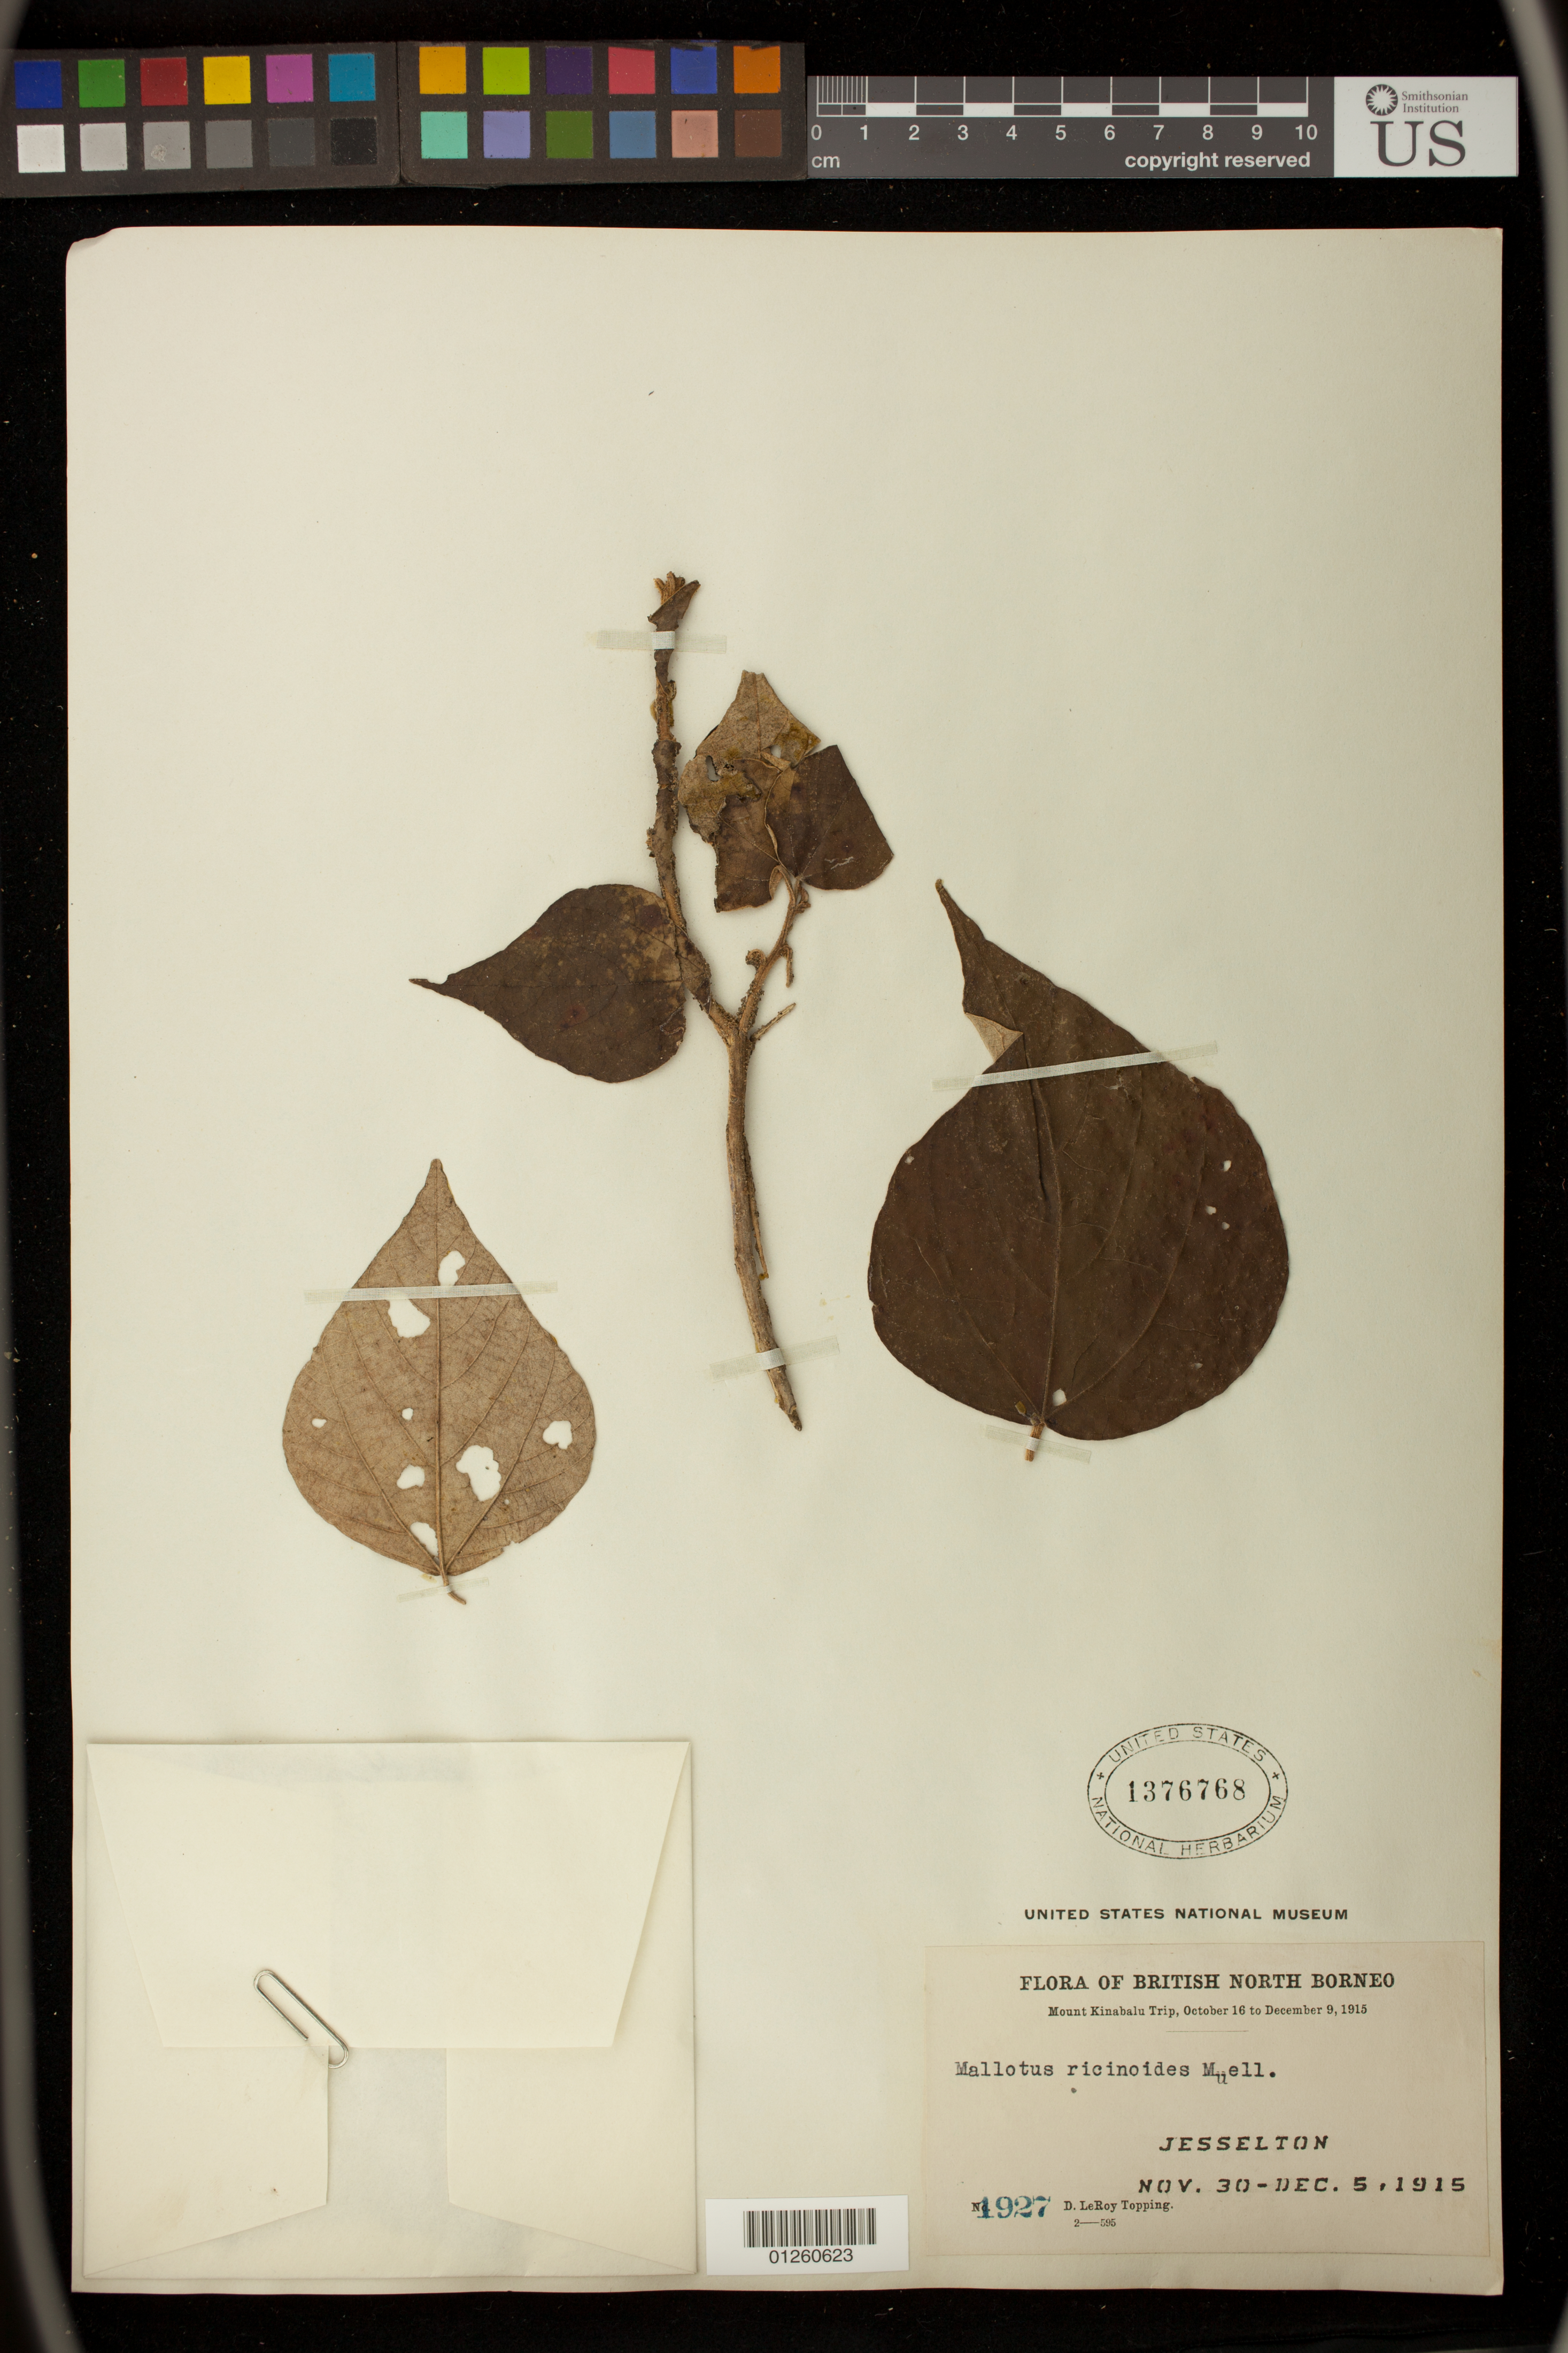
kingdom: Plantae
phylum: Tracheophyta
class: Magnoliopsida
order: Malpighiales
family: Euphorbiaceae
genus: Mallotus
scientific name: Mallotus mollissimus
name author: (Geiseler) Airy Shaw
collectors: D. L. Topping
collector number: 1927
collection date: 1915-11-30/1915-12-05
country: Malaysia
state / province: Sabah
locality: Mount Kinabalu Trip, Jesselton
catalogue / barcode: US 1376768